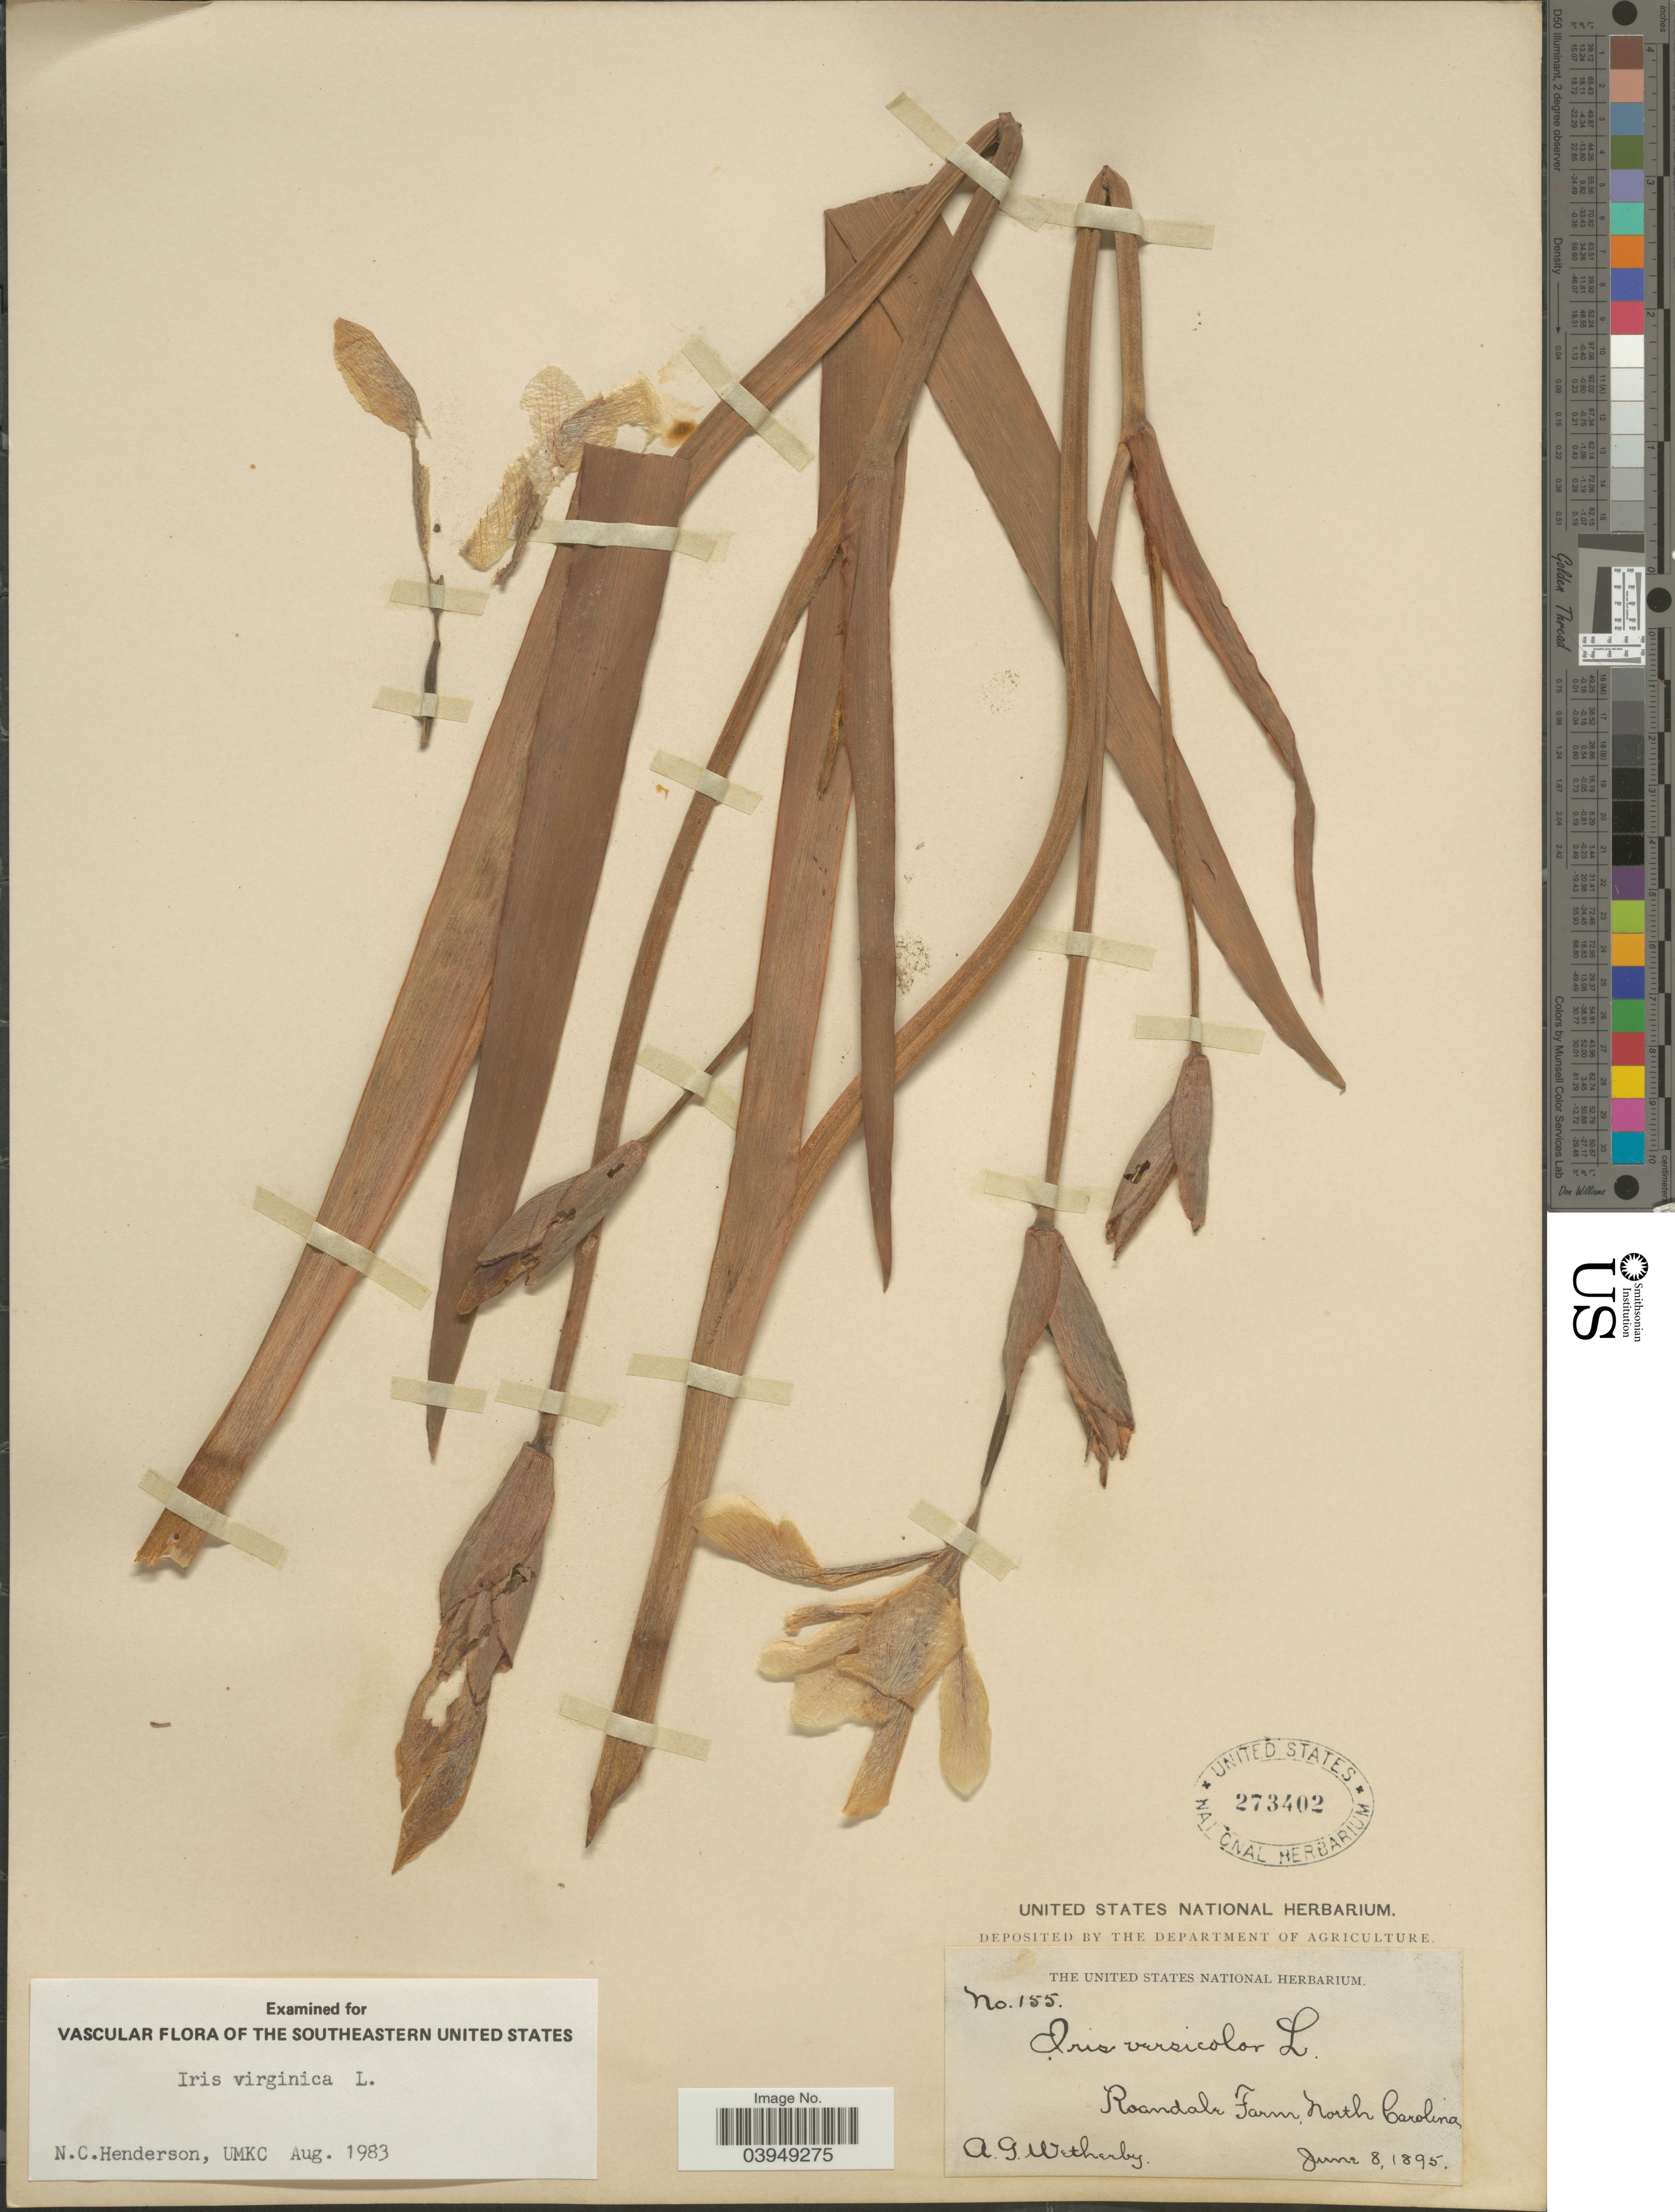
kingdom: Plantae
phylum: Tracheophyta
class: Liliopsida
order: Asparagales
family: Iridaceae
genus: Iris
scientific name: Iris virginica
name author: L.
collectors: A. Wetherby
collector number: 155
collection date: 1895-06-08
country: United States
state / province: North Carolina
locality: Roandale Farm.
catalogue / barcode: US 273402